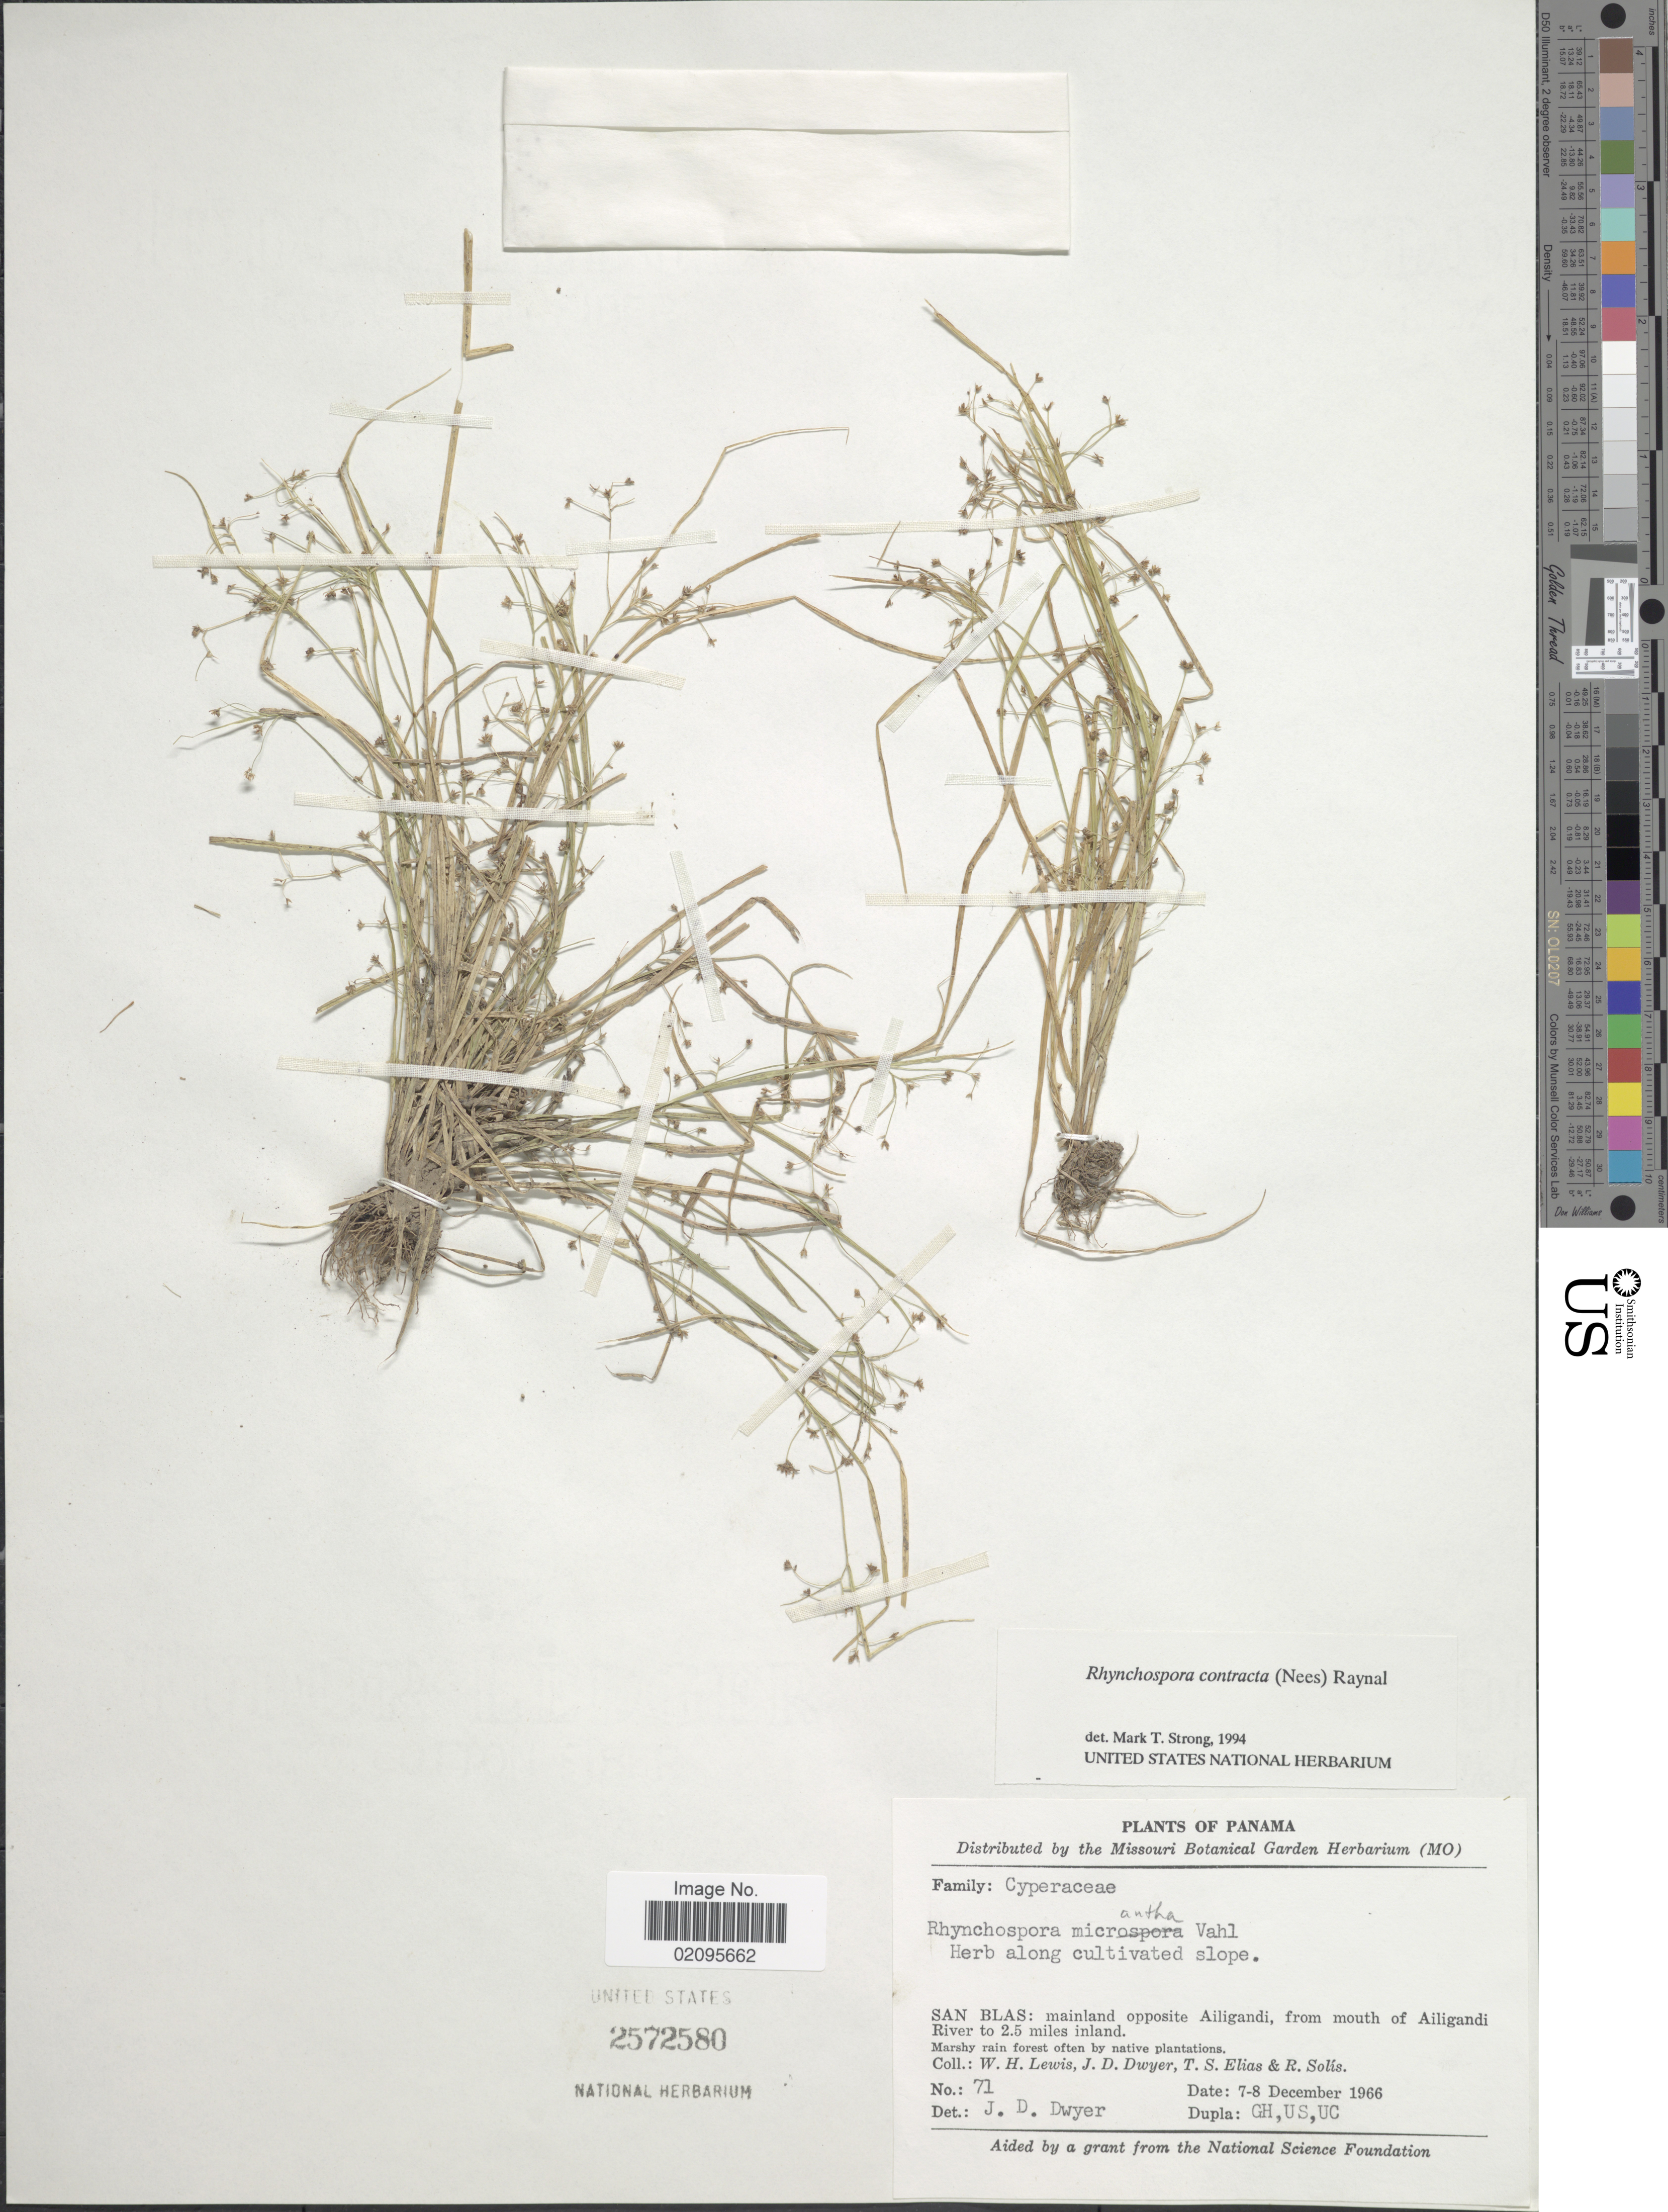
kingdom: Plantae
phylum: Tracheophyta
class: Liliopsida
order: Poales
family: Cyperaceae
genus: Rhynchospora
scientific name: Rhynchospora contracta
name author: (Nees) J. Raynal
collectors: J. D. Dwyer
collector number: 71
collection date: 1966-12-07/1966-12-08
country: Panama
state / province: Kuna Yala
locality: San Blas: mainland opposite Alligandi, from mouth of Alligandi River to 2.5 miles inland, herb along cultivated slope.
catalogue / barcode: US 2572580